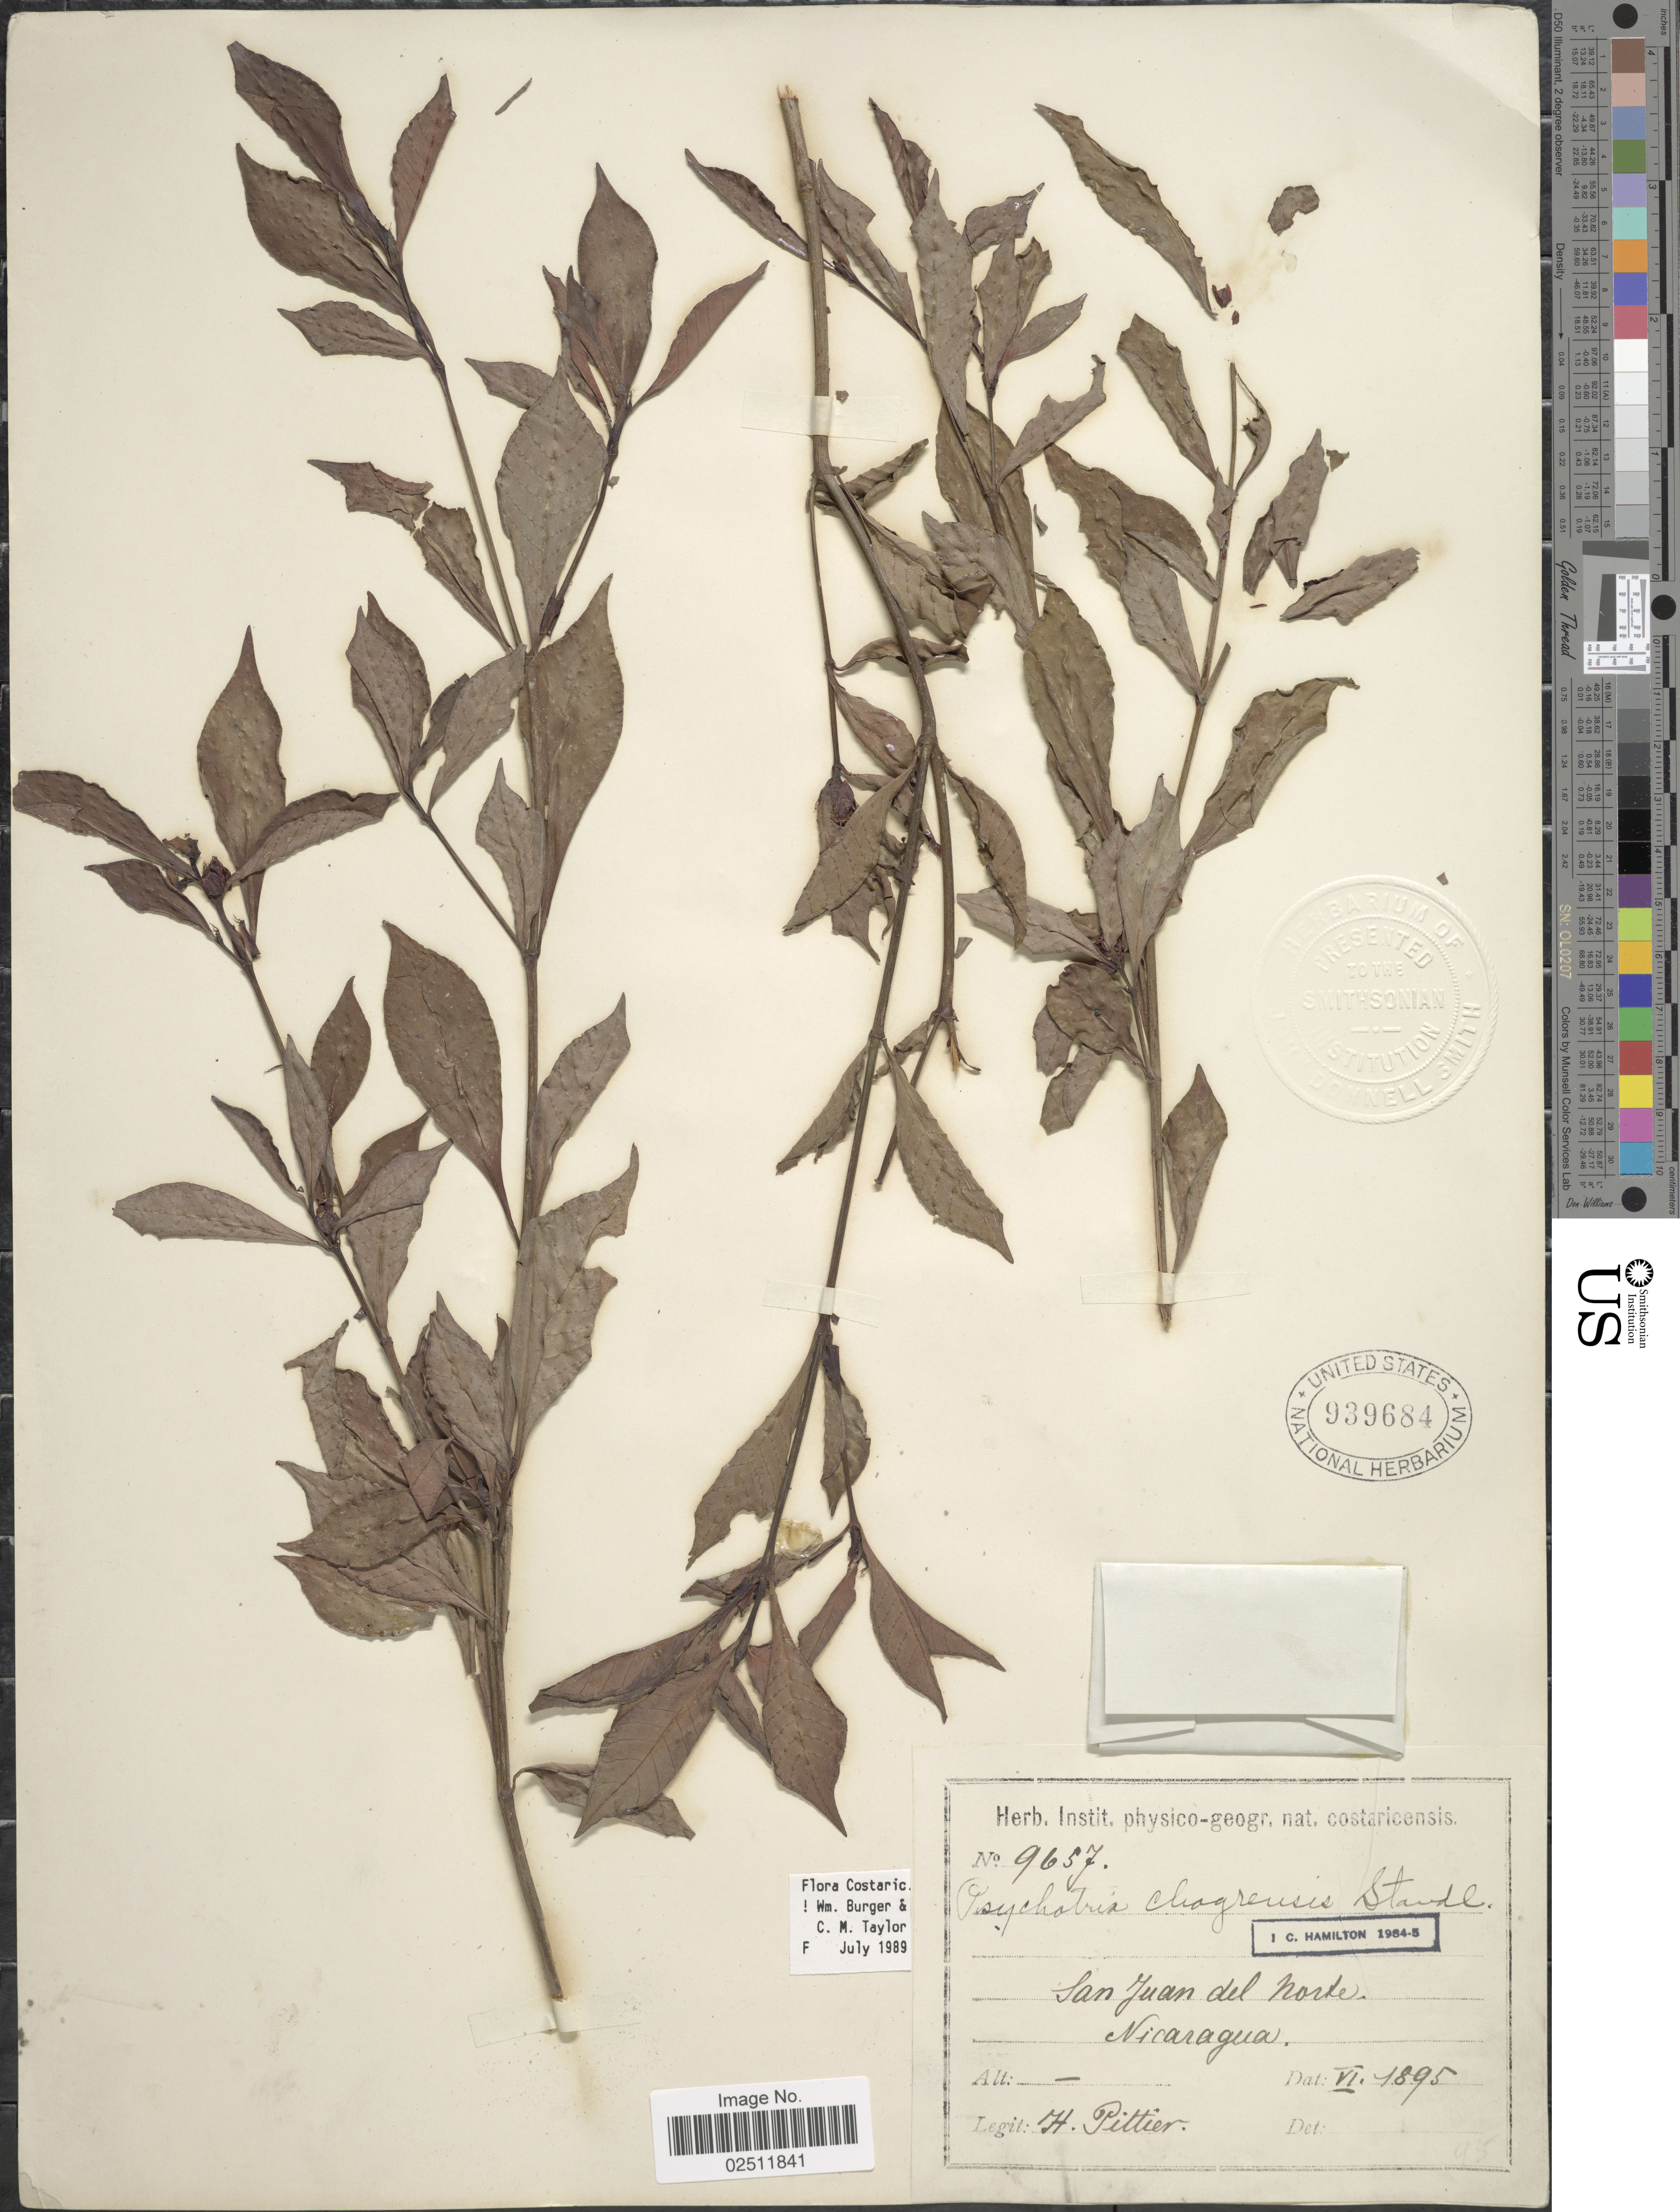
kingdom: Plantae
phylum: Tracheophyta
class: Magnoliopsida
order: Gentianales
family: Rubiaceae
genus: Psychotria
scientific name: Psychotria chagrensis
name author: Standl.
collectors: H. F. Pittier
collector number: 9657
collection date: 1895-06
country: Nicaragua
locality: San Juan del Norte.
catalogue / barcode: US 939684